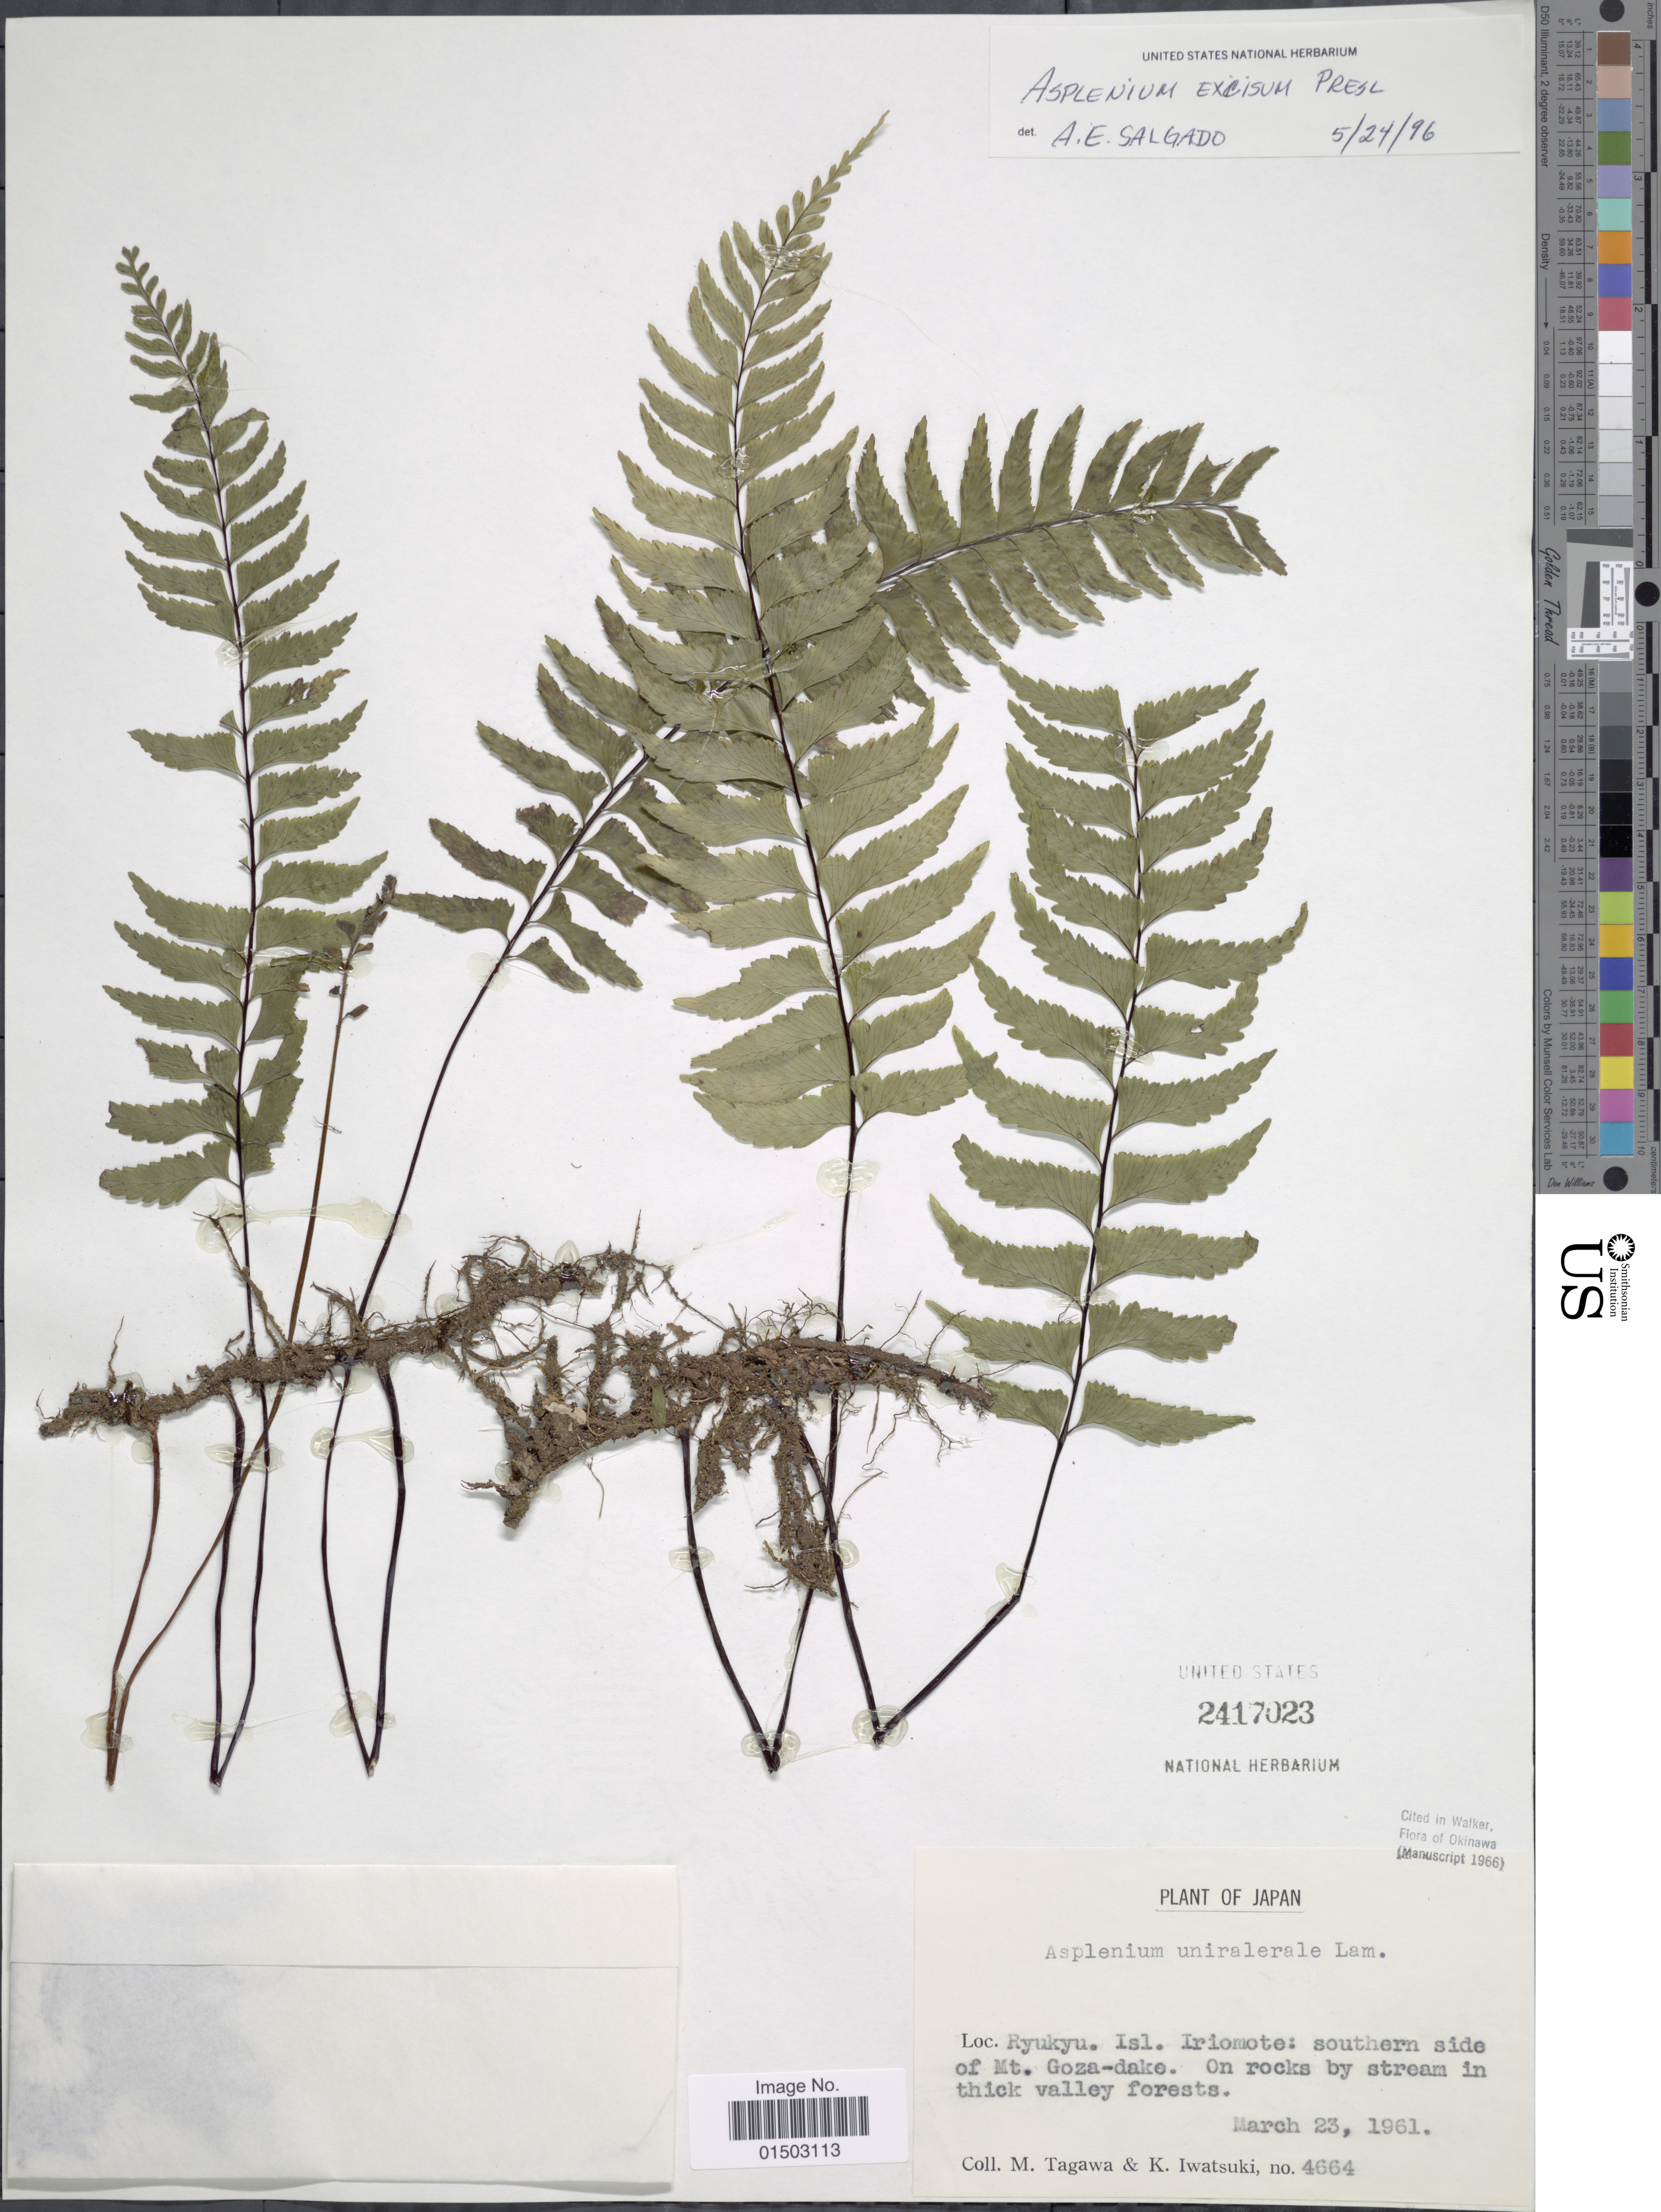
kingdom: Plantae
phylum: Tracheophyta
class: Polypodiopsida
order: Polypodiales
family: Aspleniaceae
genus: Hymenasplenium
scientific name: Hymenasplenium unilaterale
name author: (Lam.) Hayata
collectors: M. Tagawa & K. Iwatsuki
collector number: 4664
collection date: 1961-03-23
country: Japan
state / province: Okinawa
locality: Japan. Ryukyu. Isl. Iriomote: southern side of Mt. Goza-dake.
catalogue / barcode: US 2417023